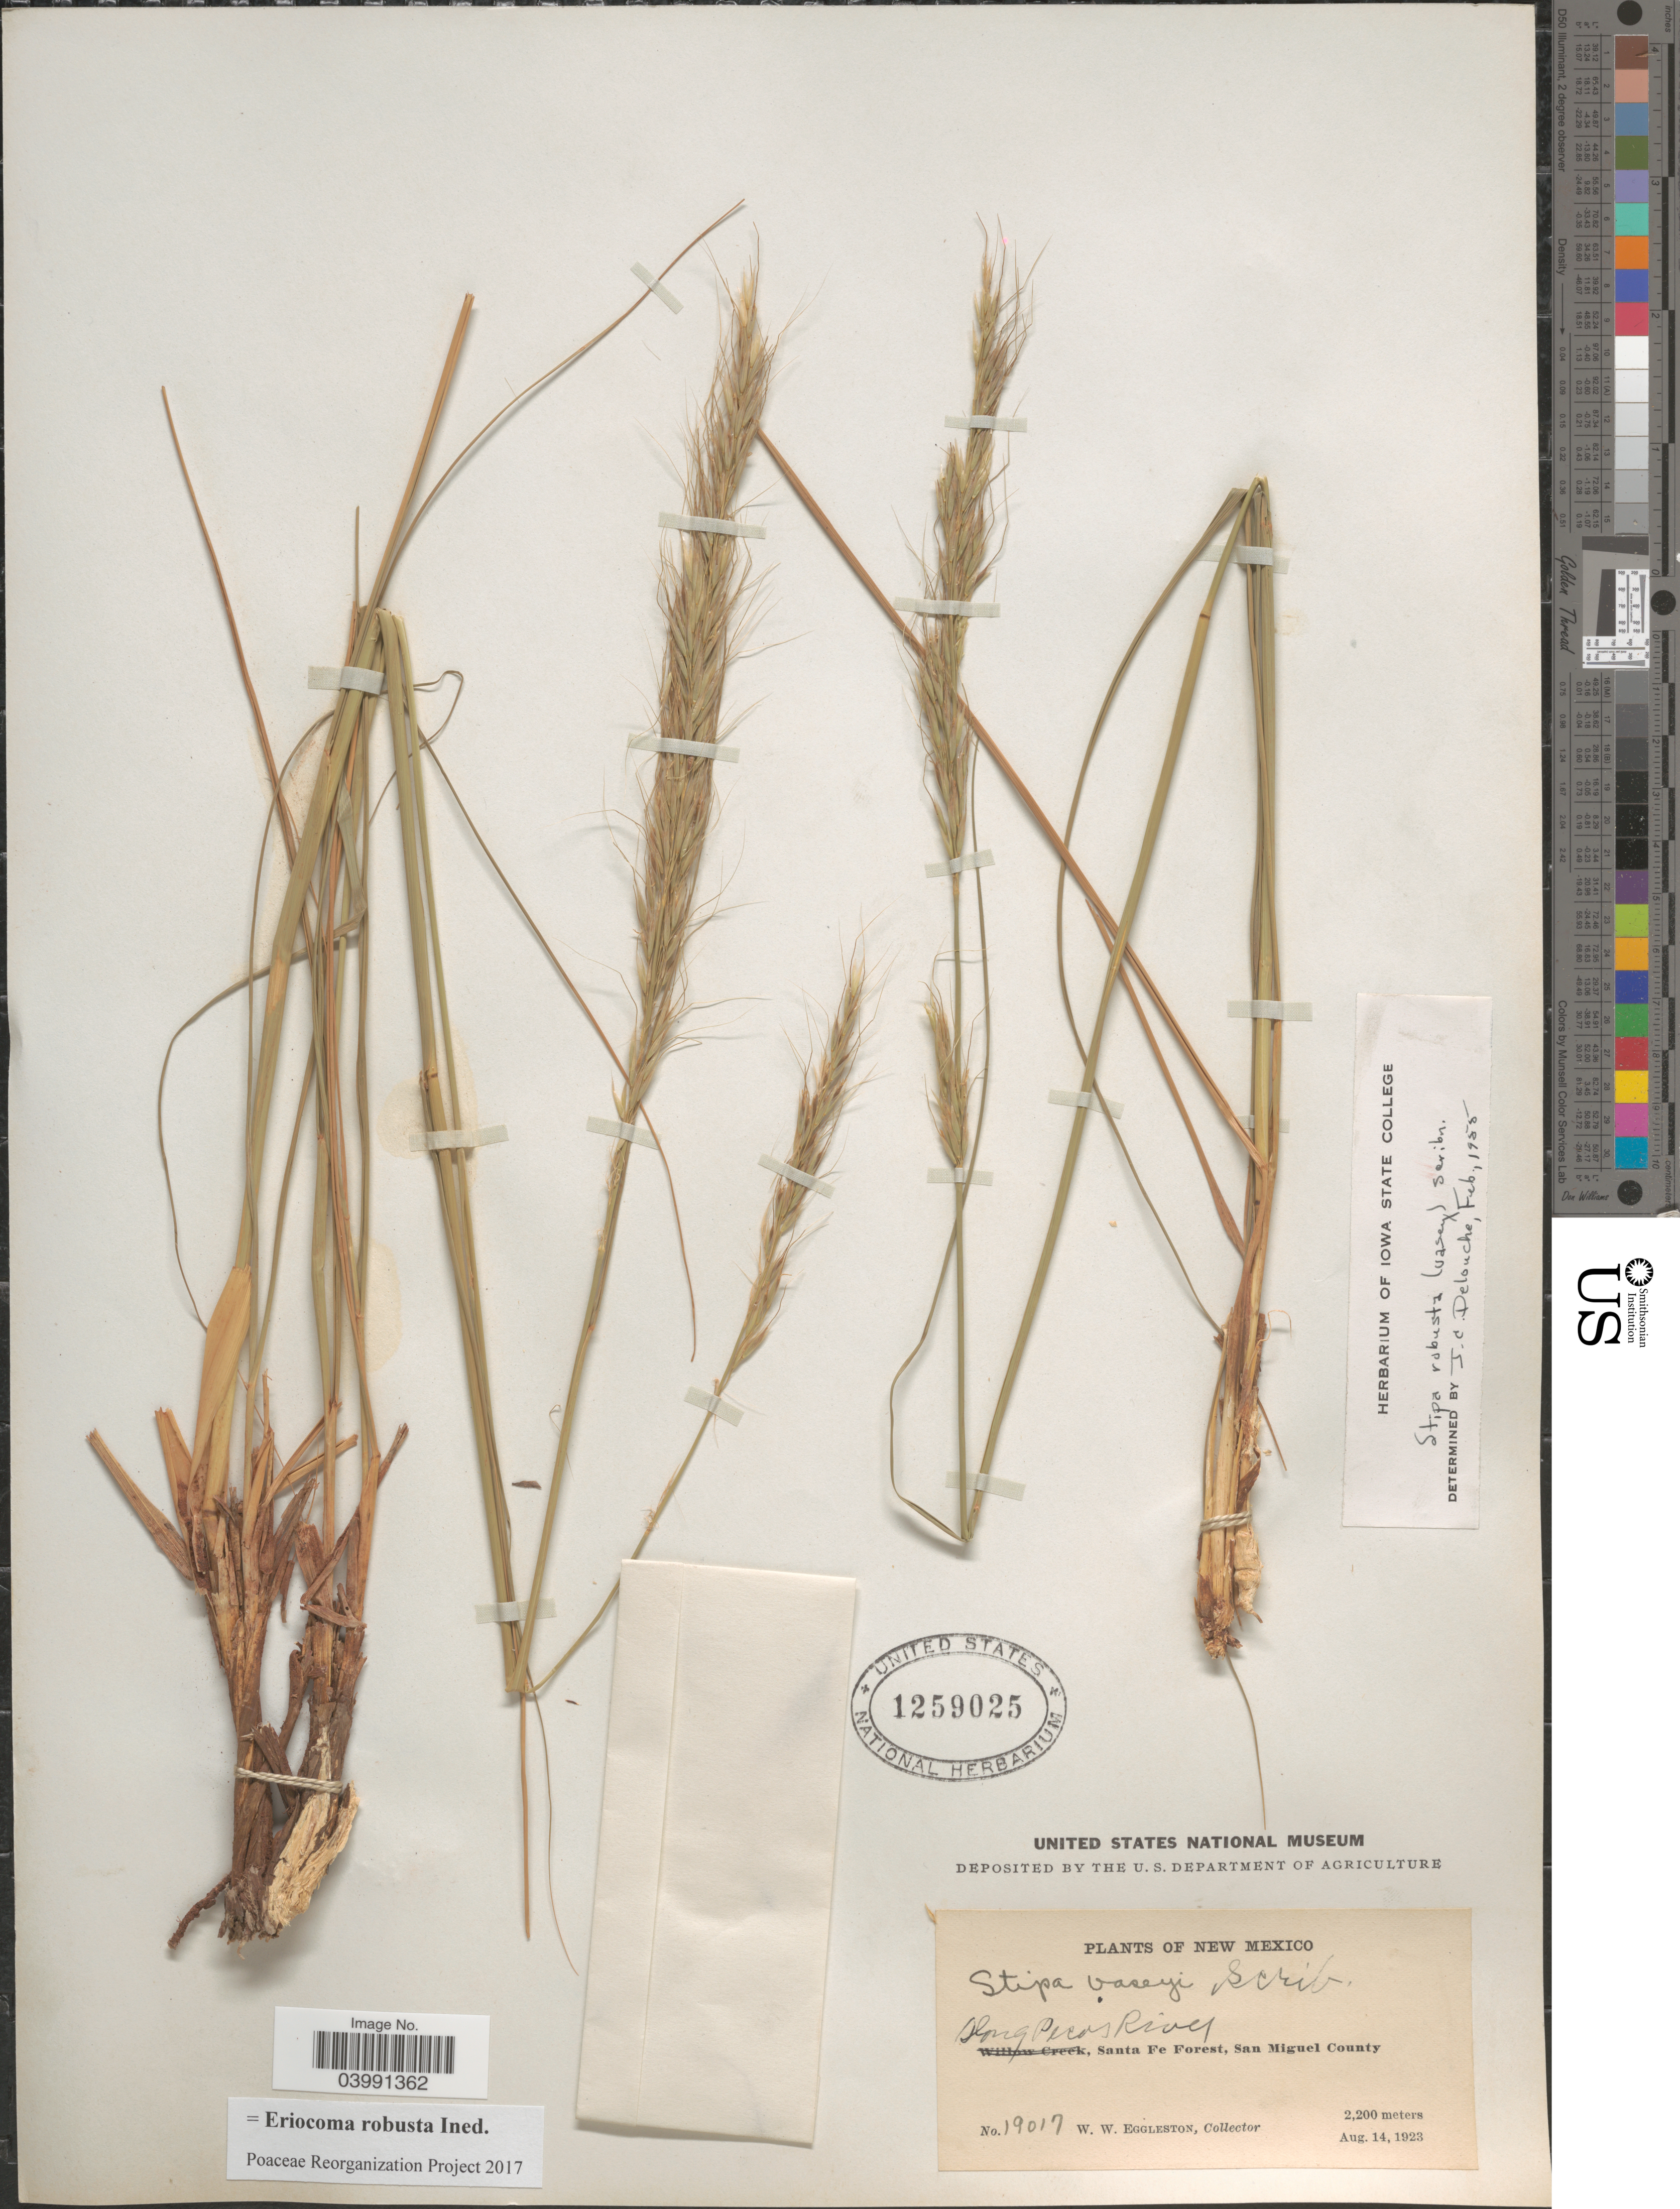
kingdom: Plantae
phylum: Tracheophyta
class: Liliopsida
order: Poales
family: Poaceae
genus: Eriocoma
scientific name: Eriocoma robusta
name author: (Vasey) Romasch.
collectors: W. W. Eggleston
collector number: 19017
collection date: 1923-08-14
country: United States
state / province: New Mexico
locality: Along Pecos River, Santa Fe Forest, San Miguel County.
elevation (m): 2200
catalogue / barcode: US 1259025